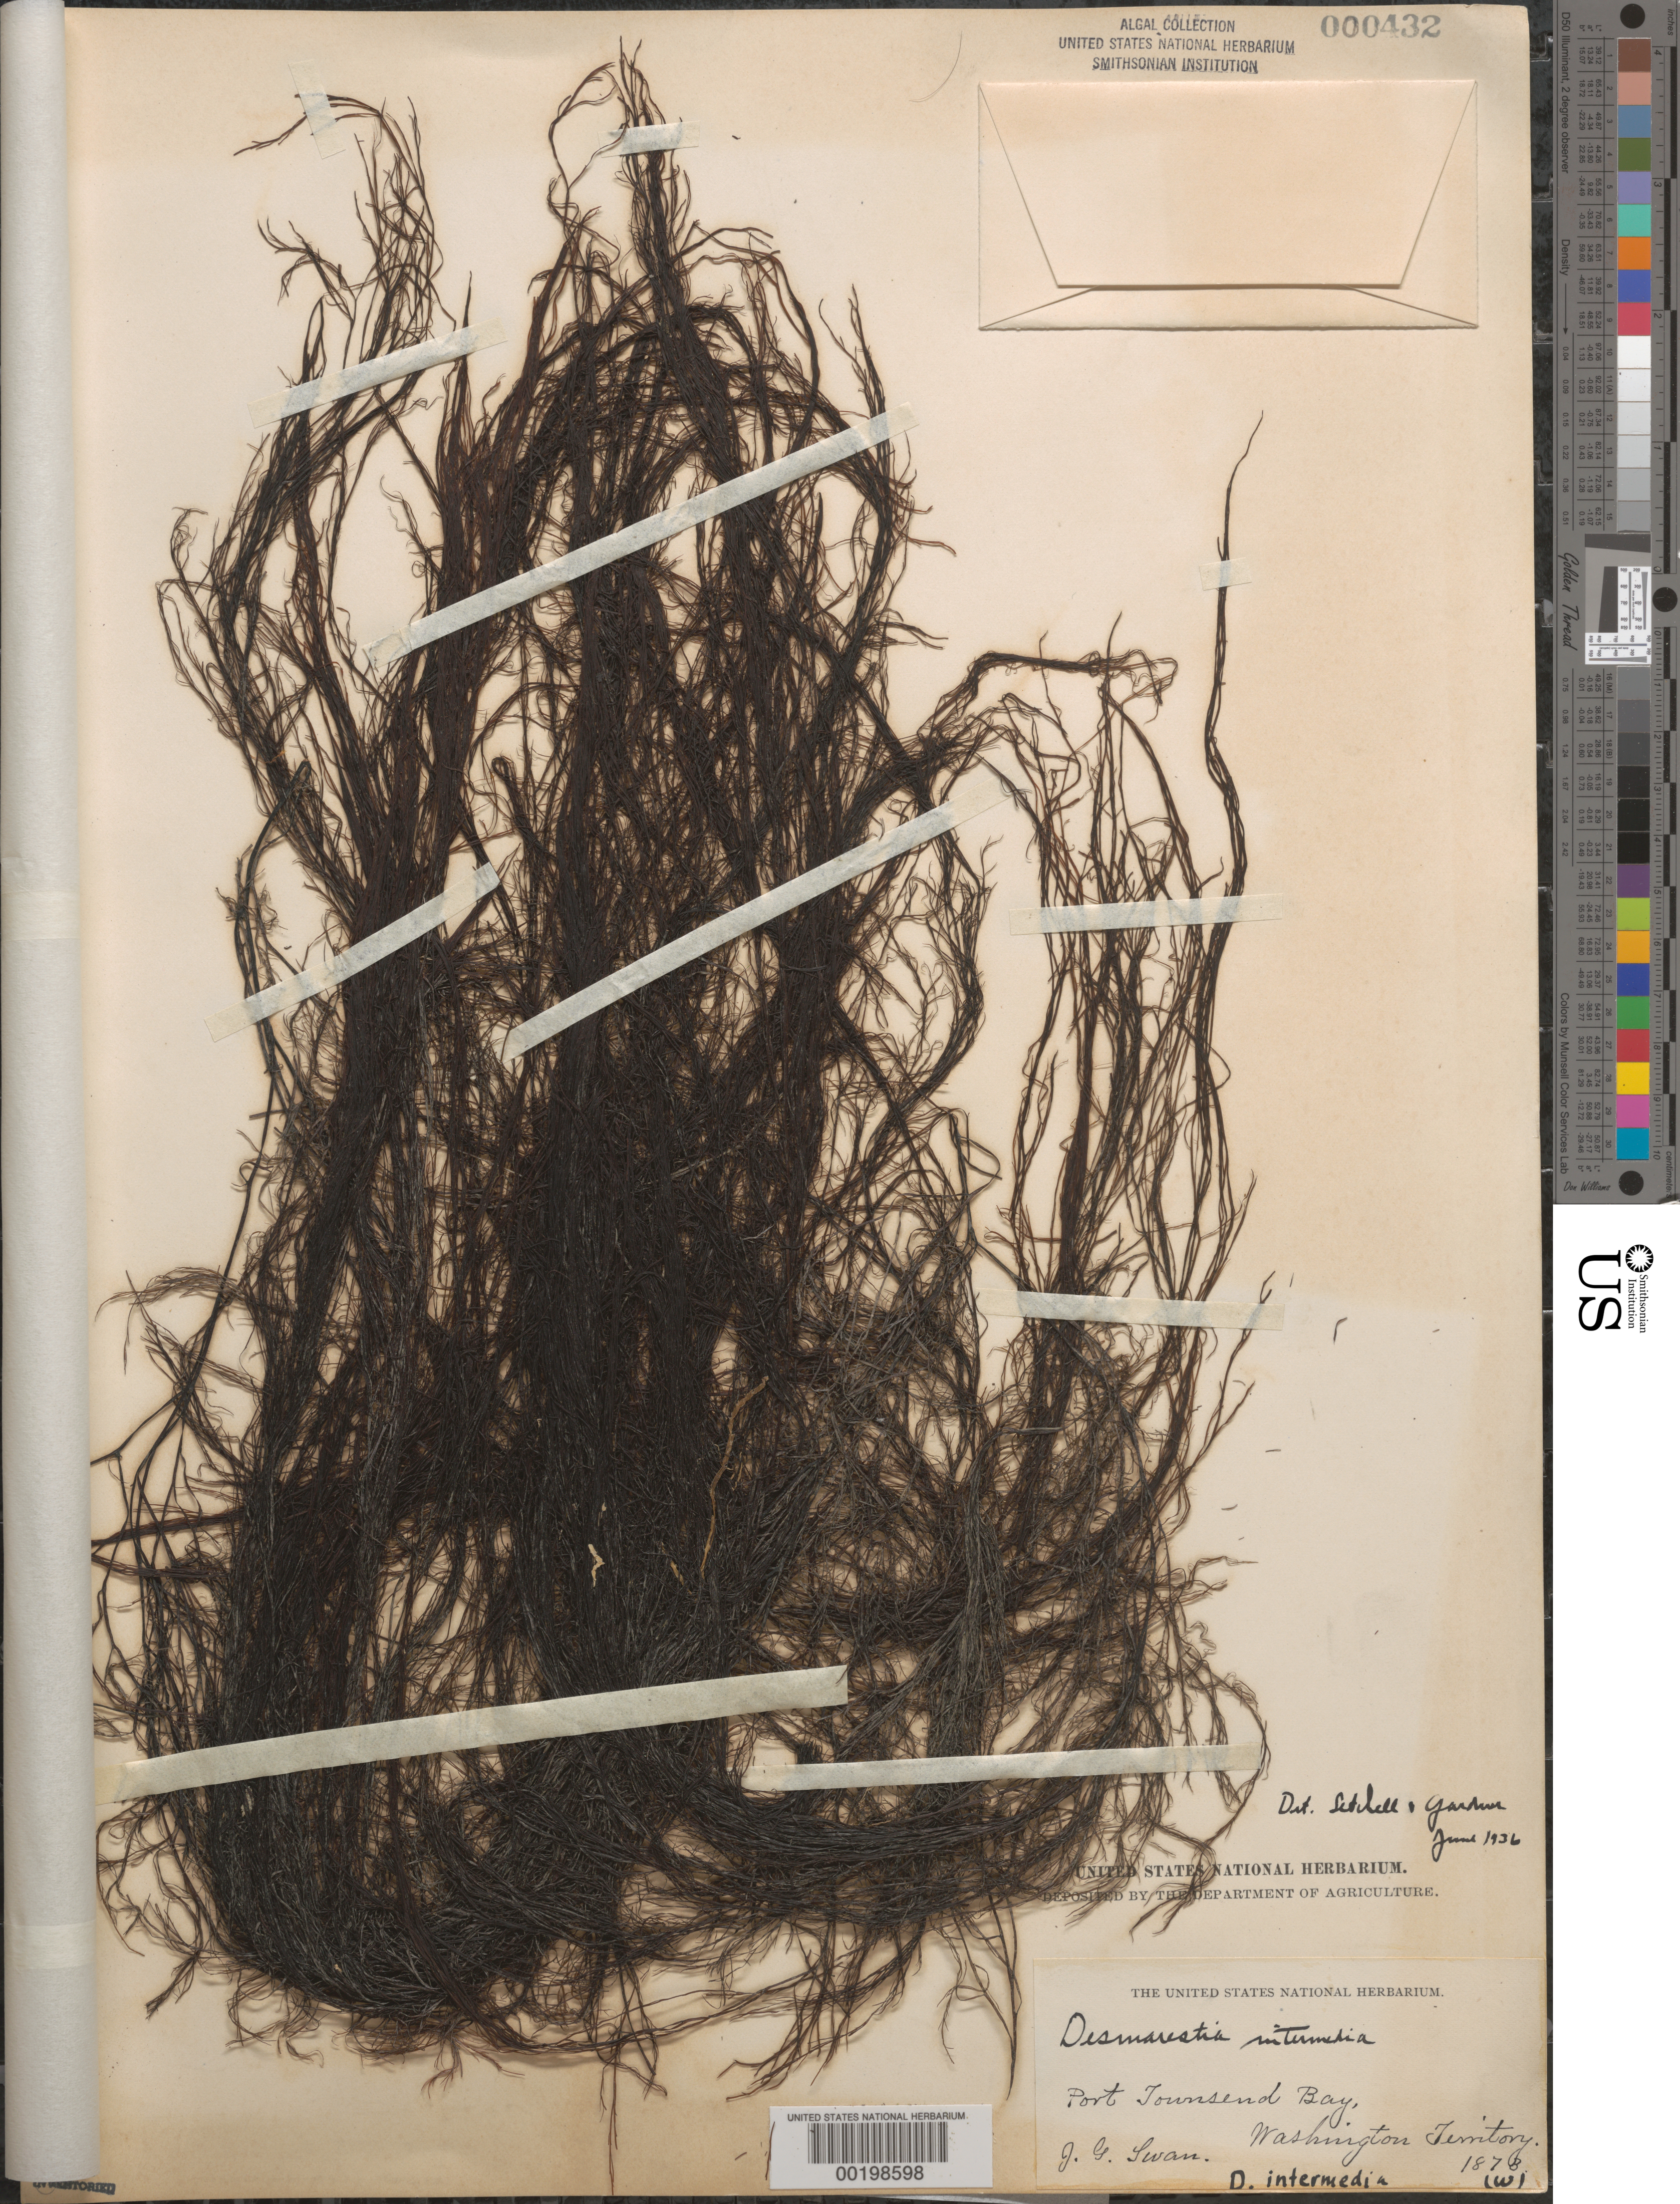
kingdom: Chromista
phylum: Ochrophyta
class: Phaeophyceae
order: Desmarestiales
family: Desmarestiaceae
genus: Desmarestia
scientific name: Desmarestia intermedia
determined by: Gardner, N. L.; Setchell, W. A.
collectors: J. Swan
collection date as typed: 1873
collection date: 1873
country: United States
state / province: Washington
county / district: Jefferson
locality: Port Townsend Bay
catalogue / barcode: US 432